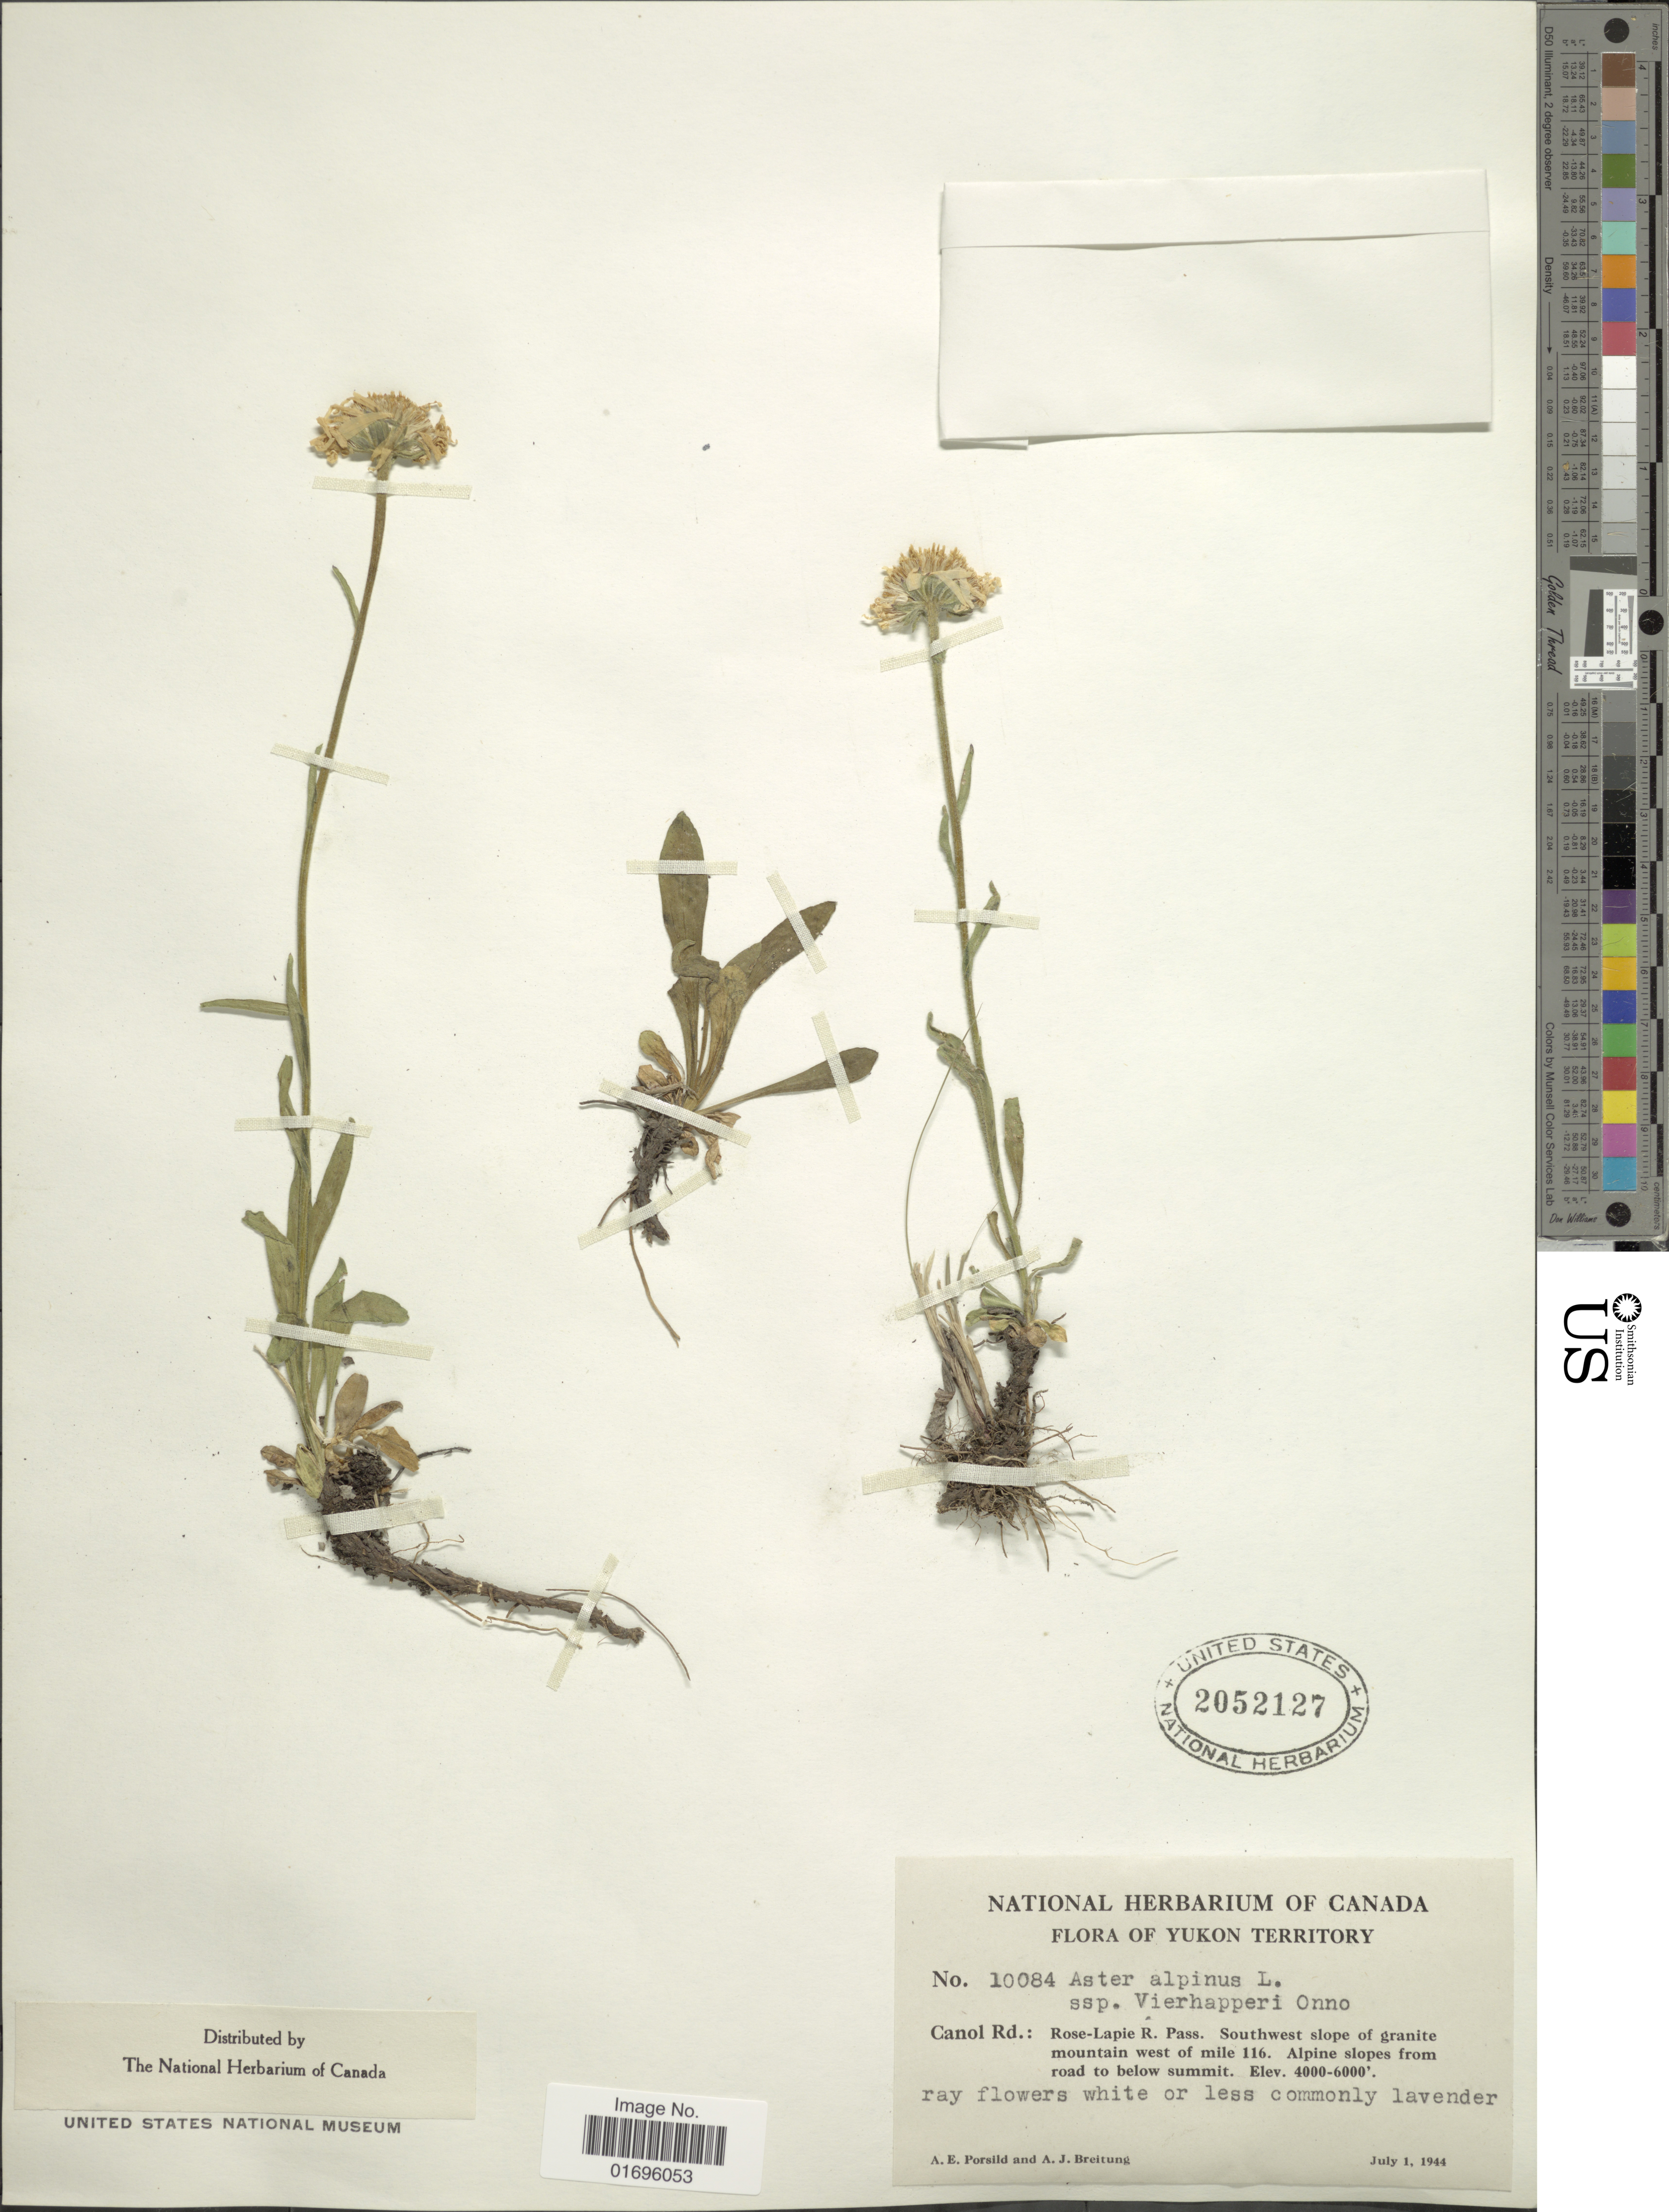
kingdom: Plantae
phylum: Tracheophyta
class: Magnoliopsida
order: Asterales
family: Asteraceae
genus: Aster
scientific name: Aster alpinus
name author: L.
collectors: A. E. Porsild & A. Breitung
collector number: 10084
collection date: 1944-07-01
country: Canada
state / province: Yukon Territory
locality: Canol Rd.: Rose-Lapie R. Pass. Southwest slope of granite mountain west of mile 16. Alpine slopes from road to below summit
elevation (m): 1219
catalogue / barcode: US 2052127